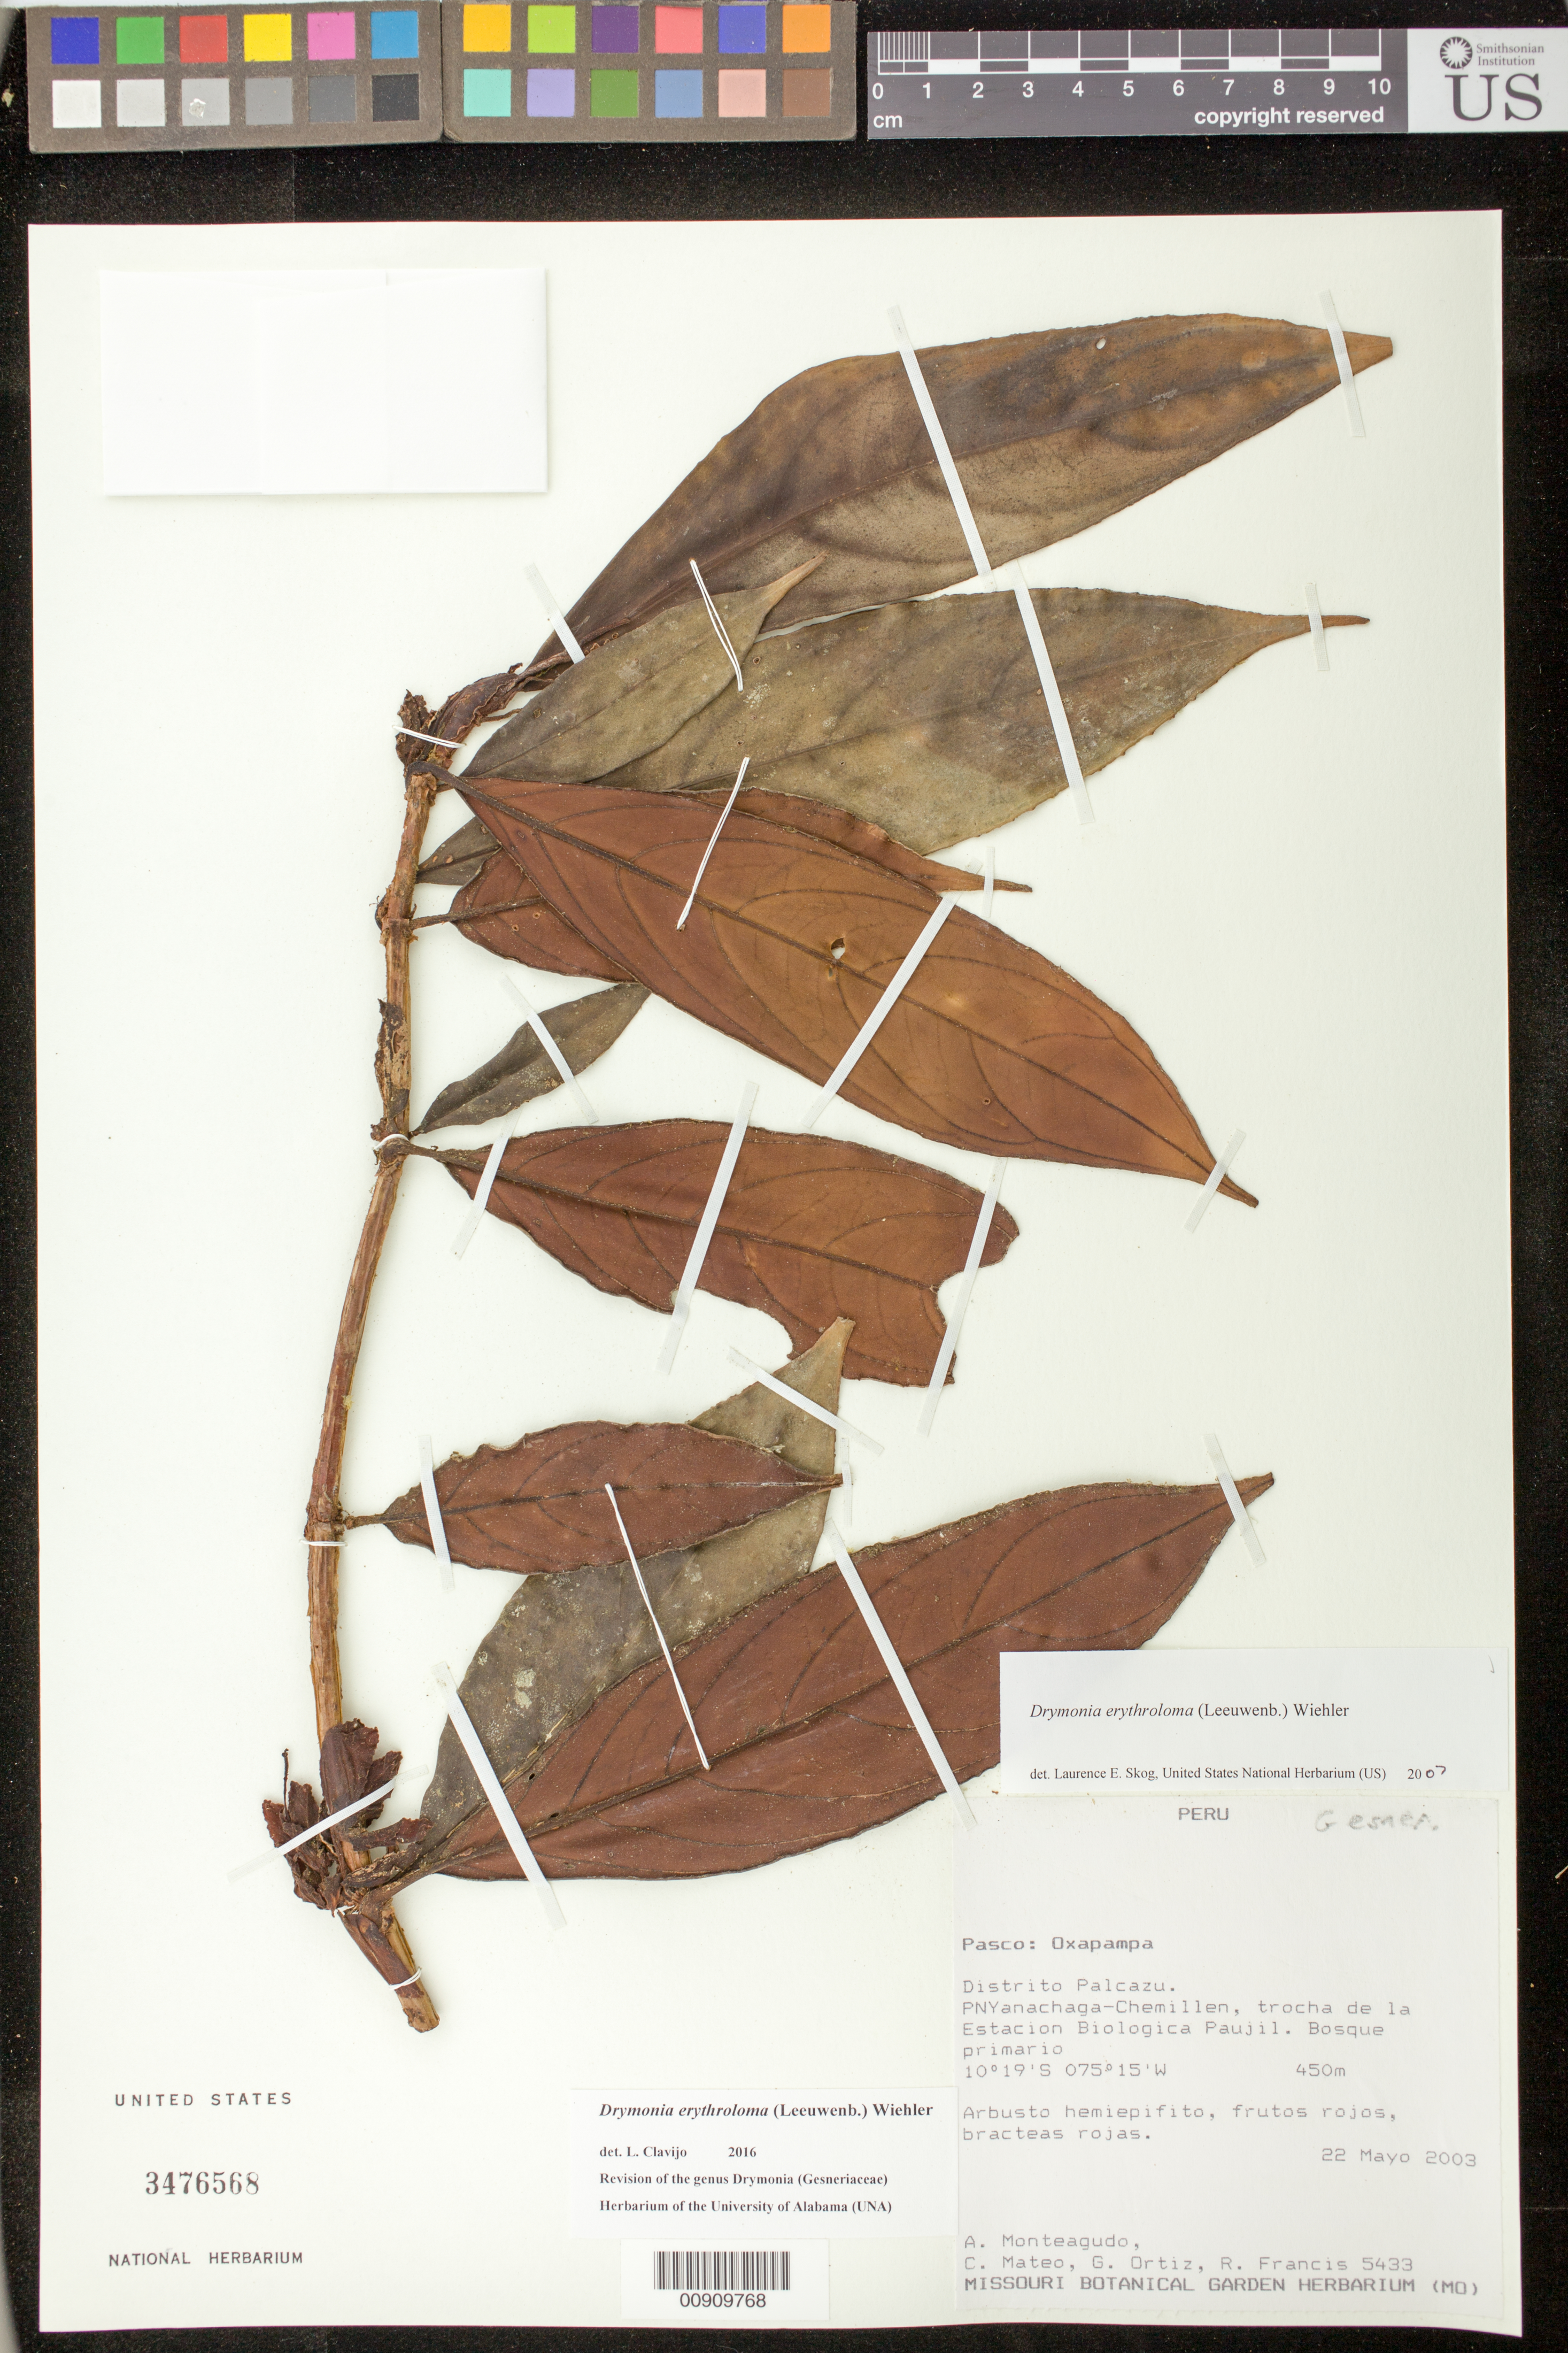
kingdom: Plantae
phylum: Tracheophyta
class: Magnoliopsida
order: Lamiales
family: Gesneriaceae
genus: Drymonia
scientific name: Drymonia erythroloma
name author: (Leeuwenb.) Wiehler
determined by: Skog, Laurence E.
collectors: A. Monteagudo, C. Mateo, G. Ortiz & R. Francis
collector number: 5433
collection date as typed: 22 May 2003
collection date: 2003-05-22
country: Peru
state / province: Pasco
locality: Pasco: Oxapampa. Distrito Palzazu. PNYanachaga-Chemillen, trocha de la Estacion Biologica Paujil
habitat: Bosque primario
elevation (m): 450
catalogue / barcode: US 3476568